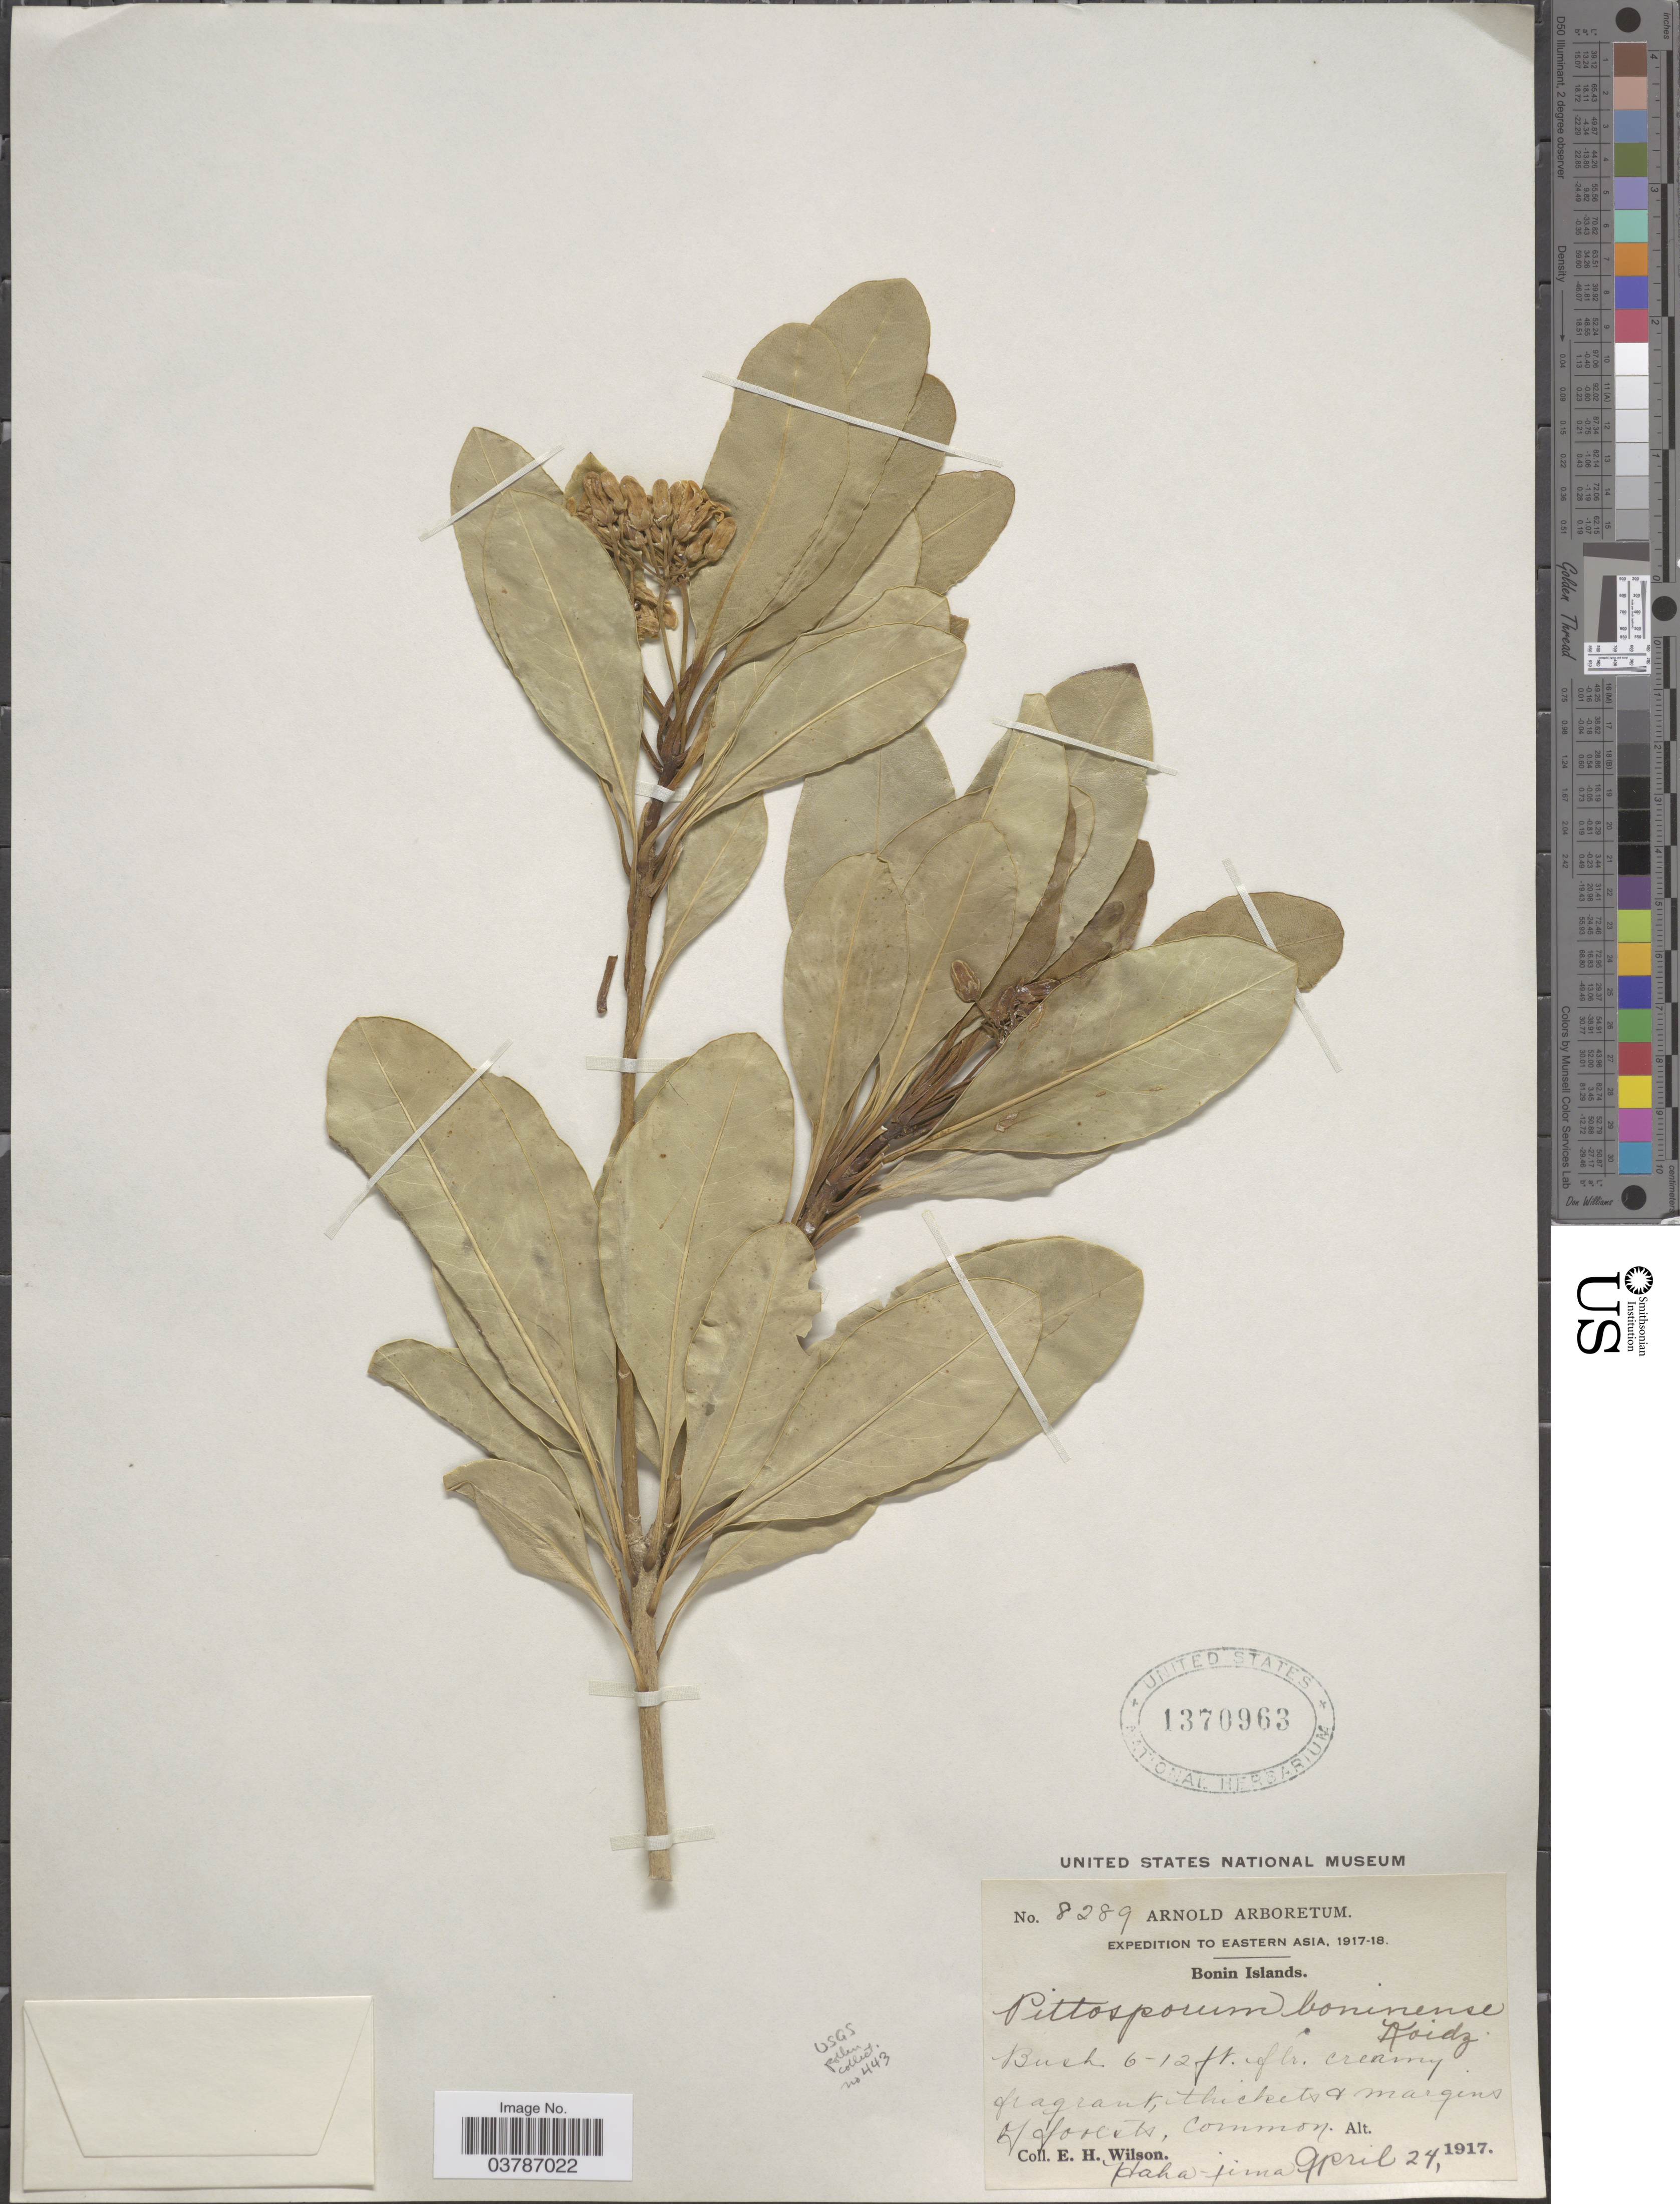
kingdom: Plantae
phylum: Tracheophyta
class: Magnoliopsida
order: Apiales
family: Pittosporaceae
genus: Pittosporum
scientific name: Pittosporum boninense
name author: Koidz.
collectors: E. Wilson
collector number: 8289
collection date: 1917-04-24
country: Japan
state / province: Tokyo, Federal City of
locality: Bonin Islands. Haha-jima.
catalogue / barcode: US 1370963